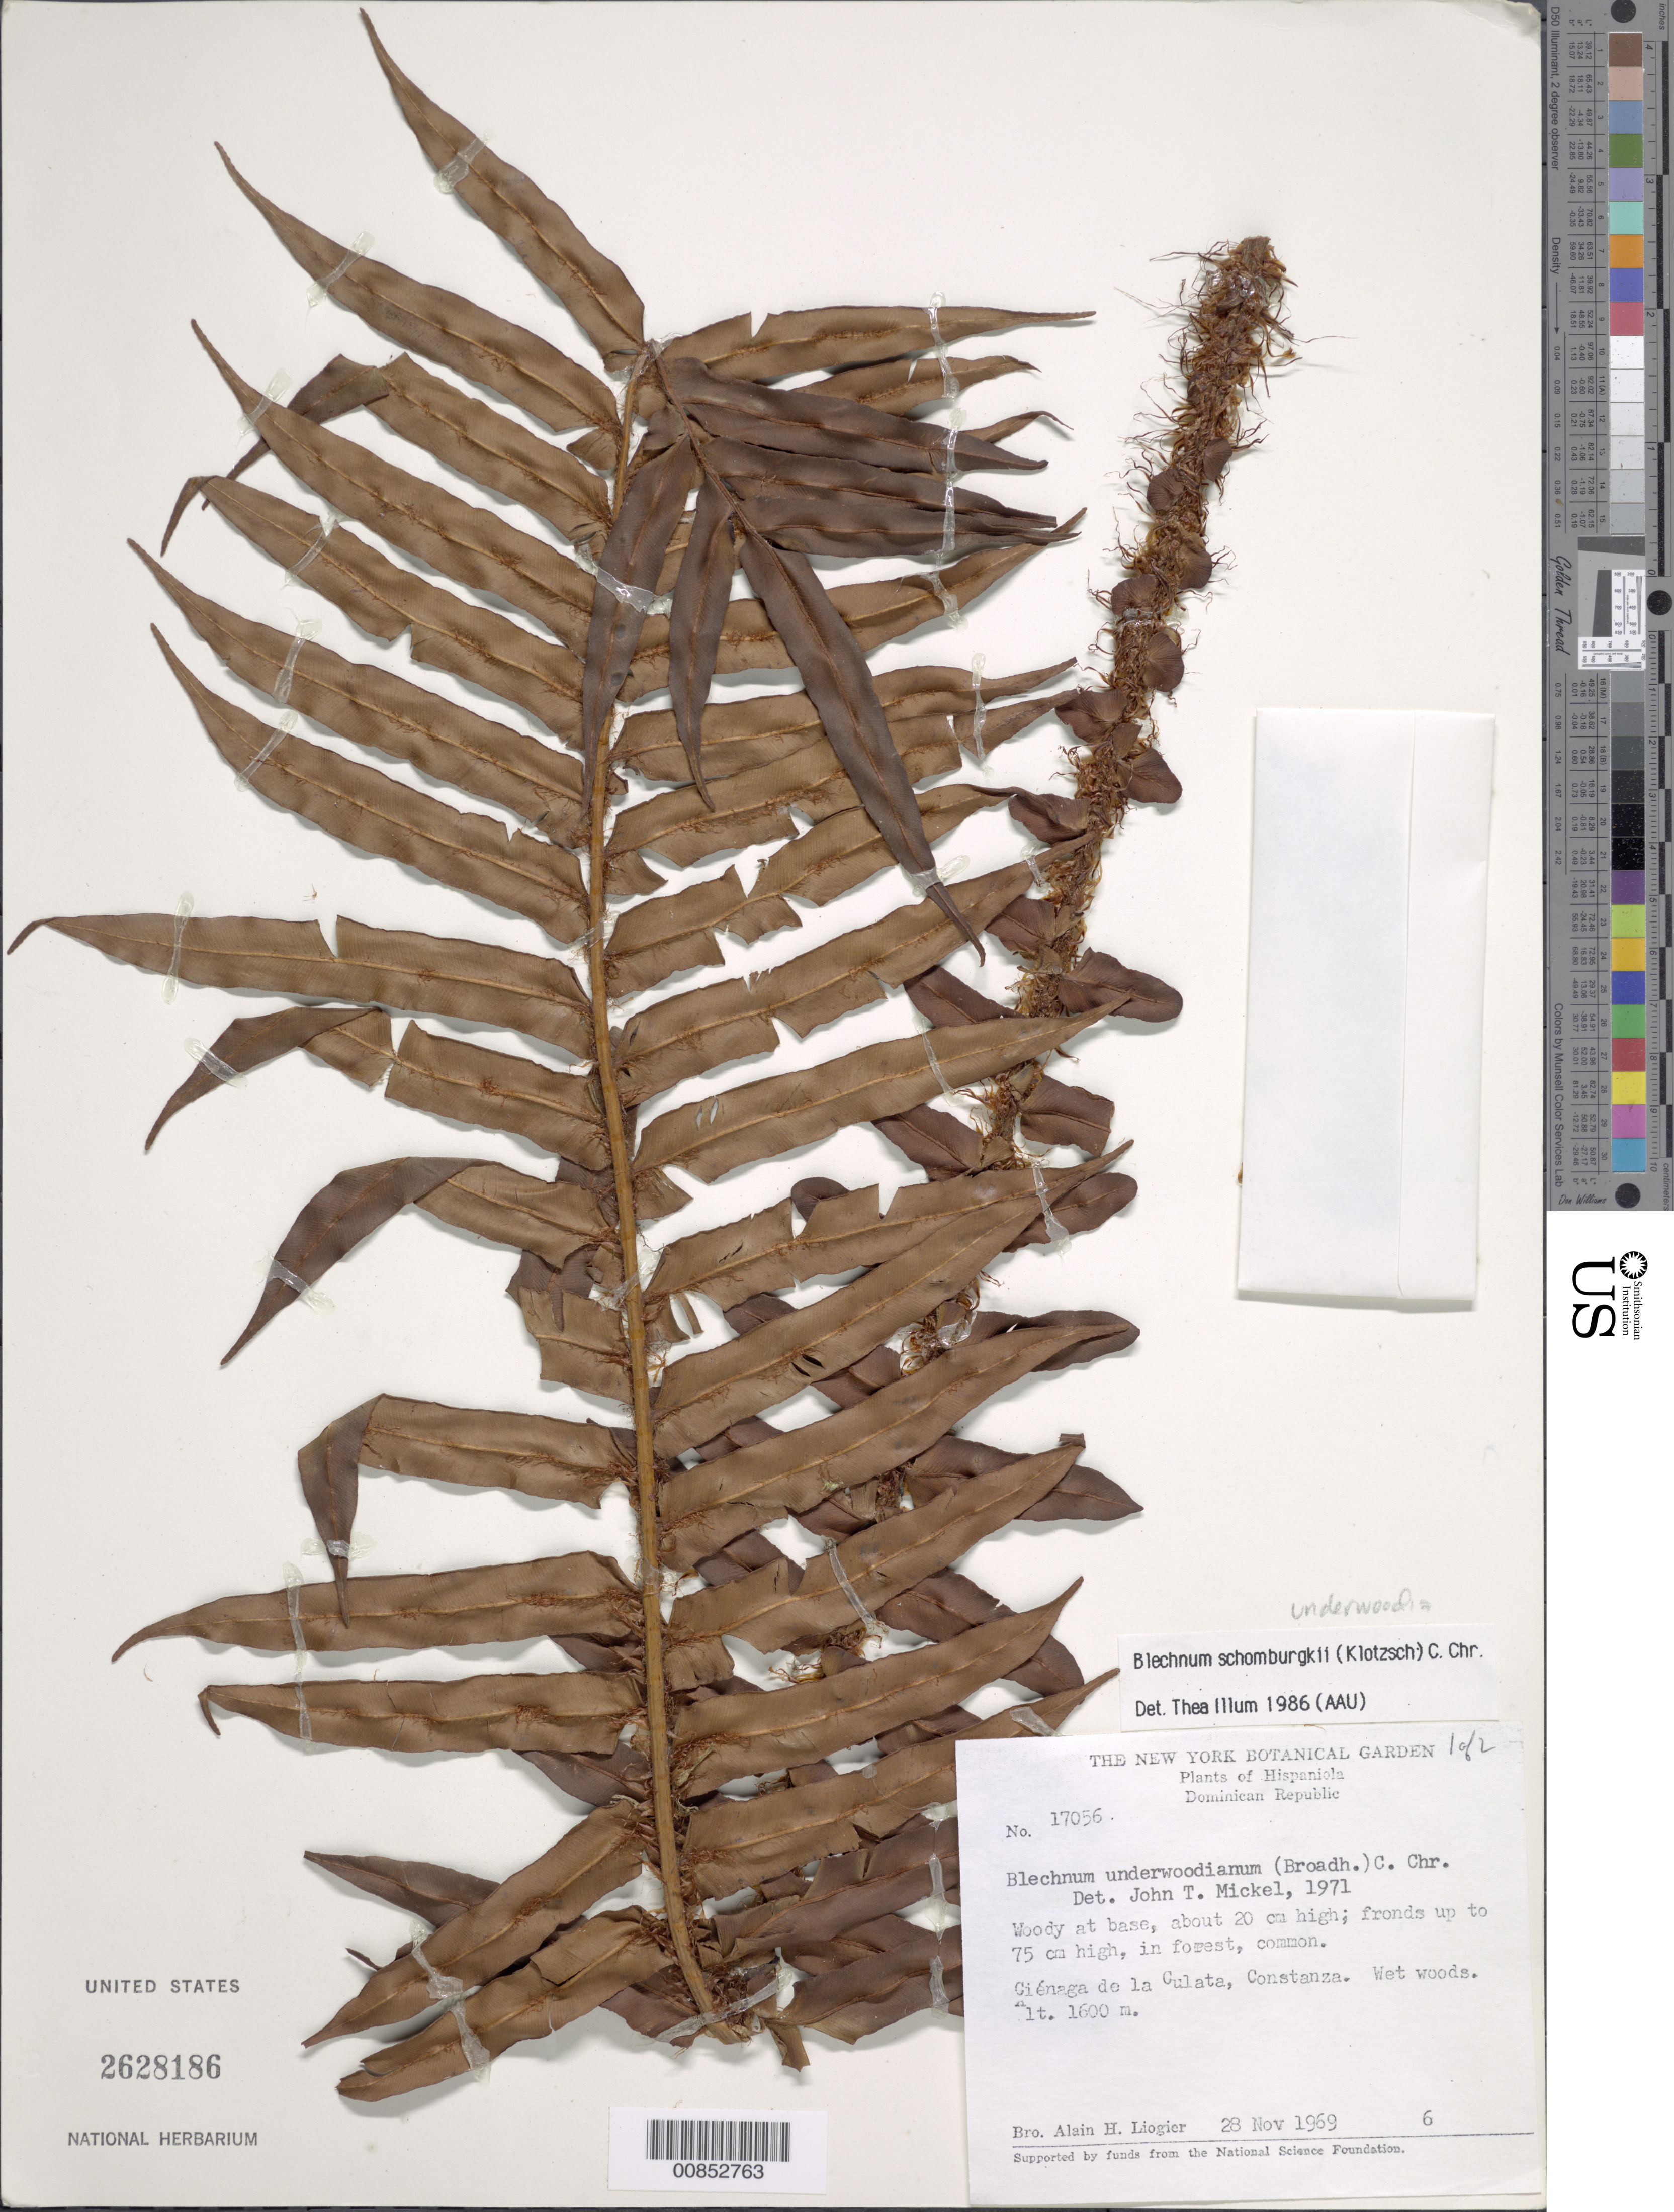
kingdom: Plantae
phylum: Tracheophyta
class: Polypodiopsida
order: Polypodiales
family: Blechnaceae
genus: Blechnum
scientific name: Blechnum underwoodianum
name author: (Broadh.) C. Chr.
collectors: A. H. Liogier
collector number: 17056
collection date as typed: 28 Nov 1969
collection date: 1969-11-28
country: Dominican Republic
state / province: La Vega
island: Hispaniola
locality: Ciénaga de la Culata, constanza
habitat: Wet woods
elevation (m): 1600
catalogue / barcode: US 2628186